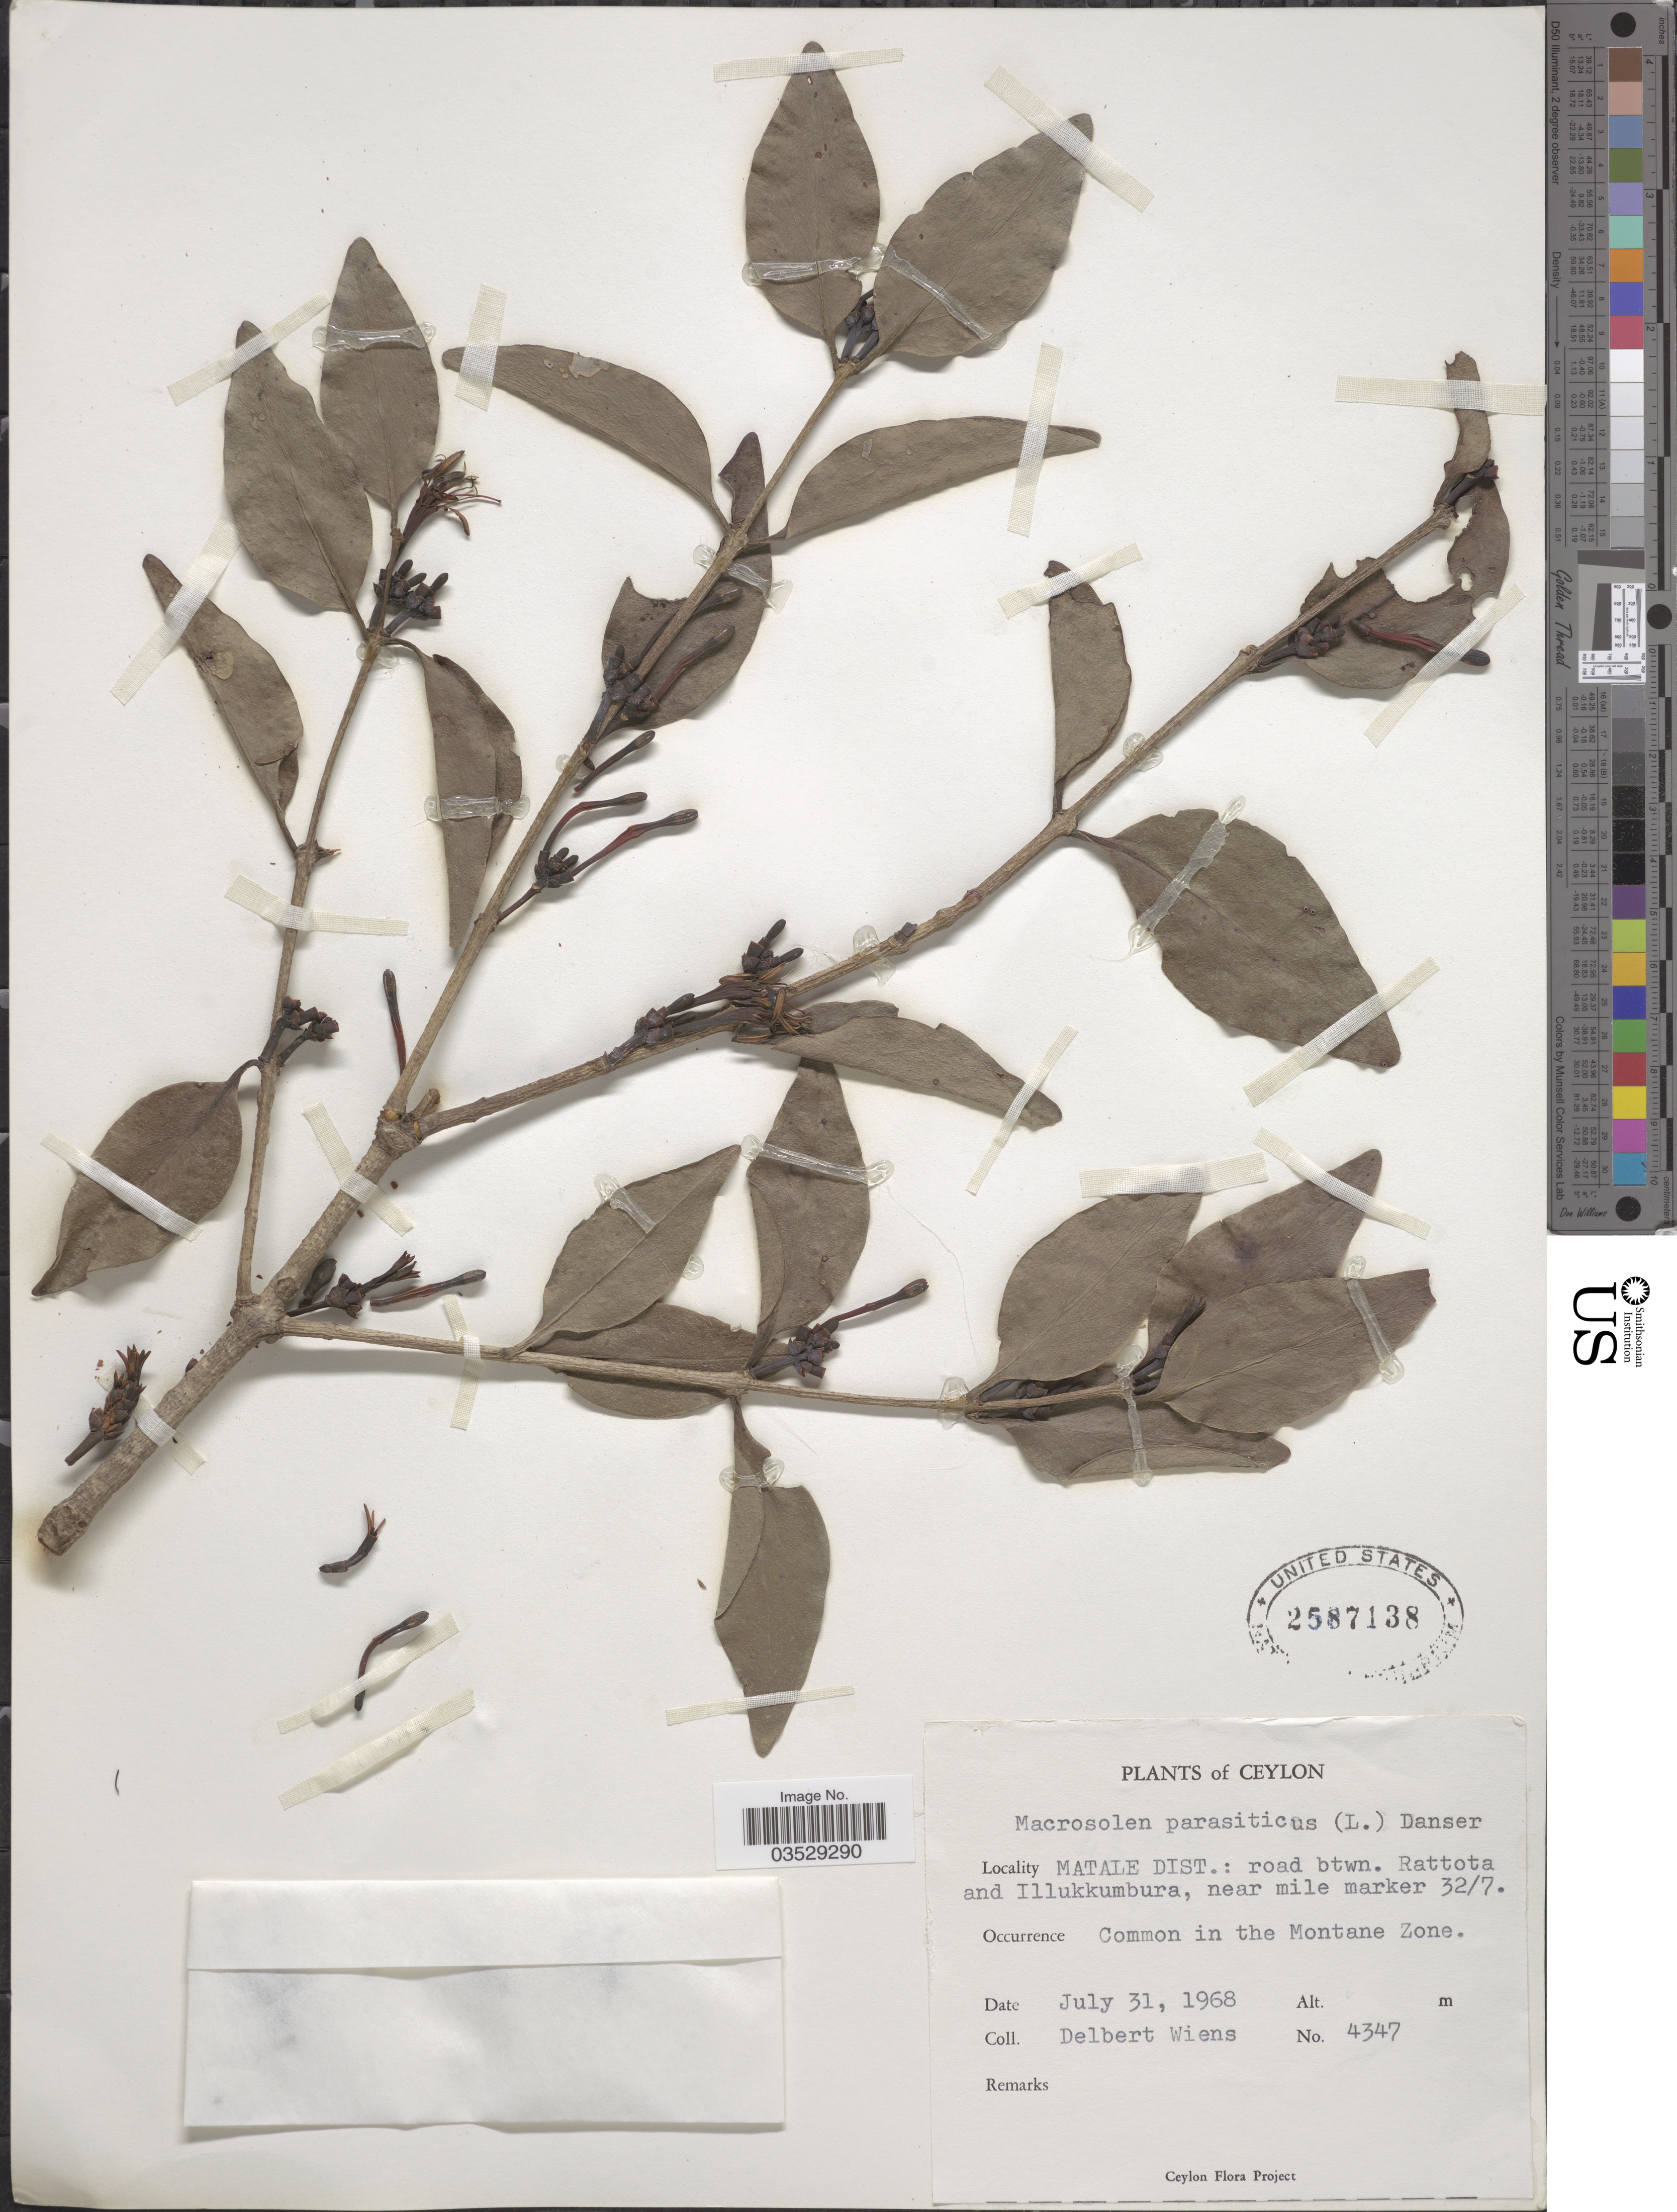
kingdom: Plantae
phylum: Tracheophyta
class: Magnoliopsida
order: Santalales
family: Loranthaceae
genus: Macrosolen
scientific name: Macrosolen parasiticus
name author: (L.) Danser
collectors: D. Wiens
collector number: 4347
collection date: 1968-07-31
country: Sri Lanka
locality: Ceylon. Matale Dist.: road btwn. Rattota and Illukkumbura, near mile marker 32/7. Common in the Montane Zone.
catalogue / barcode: US 2587138